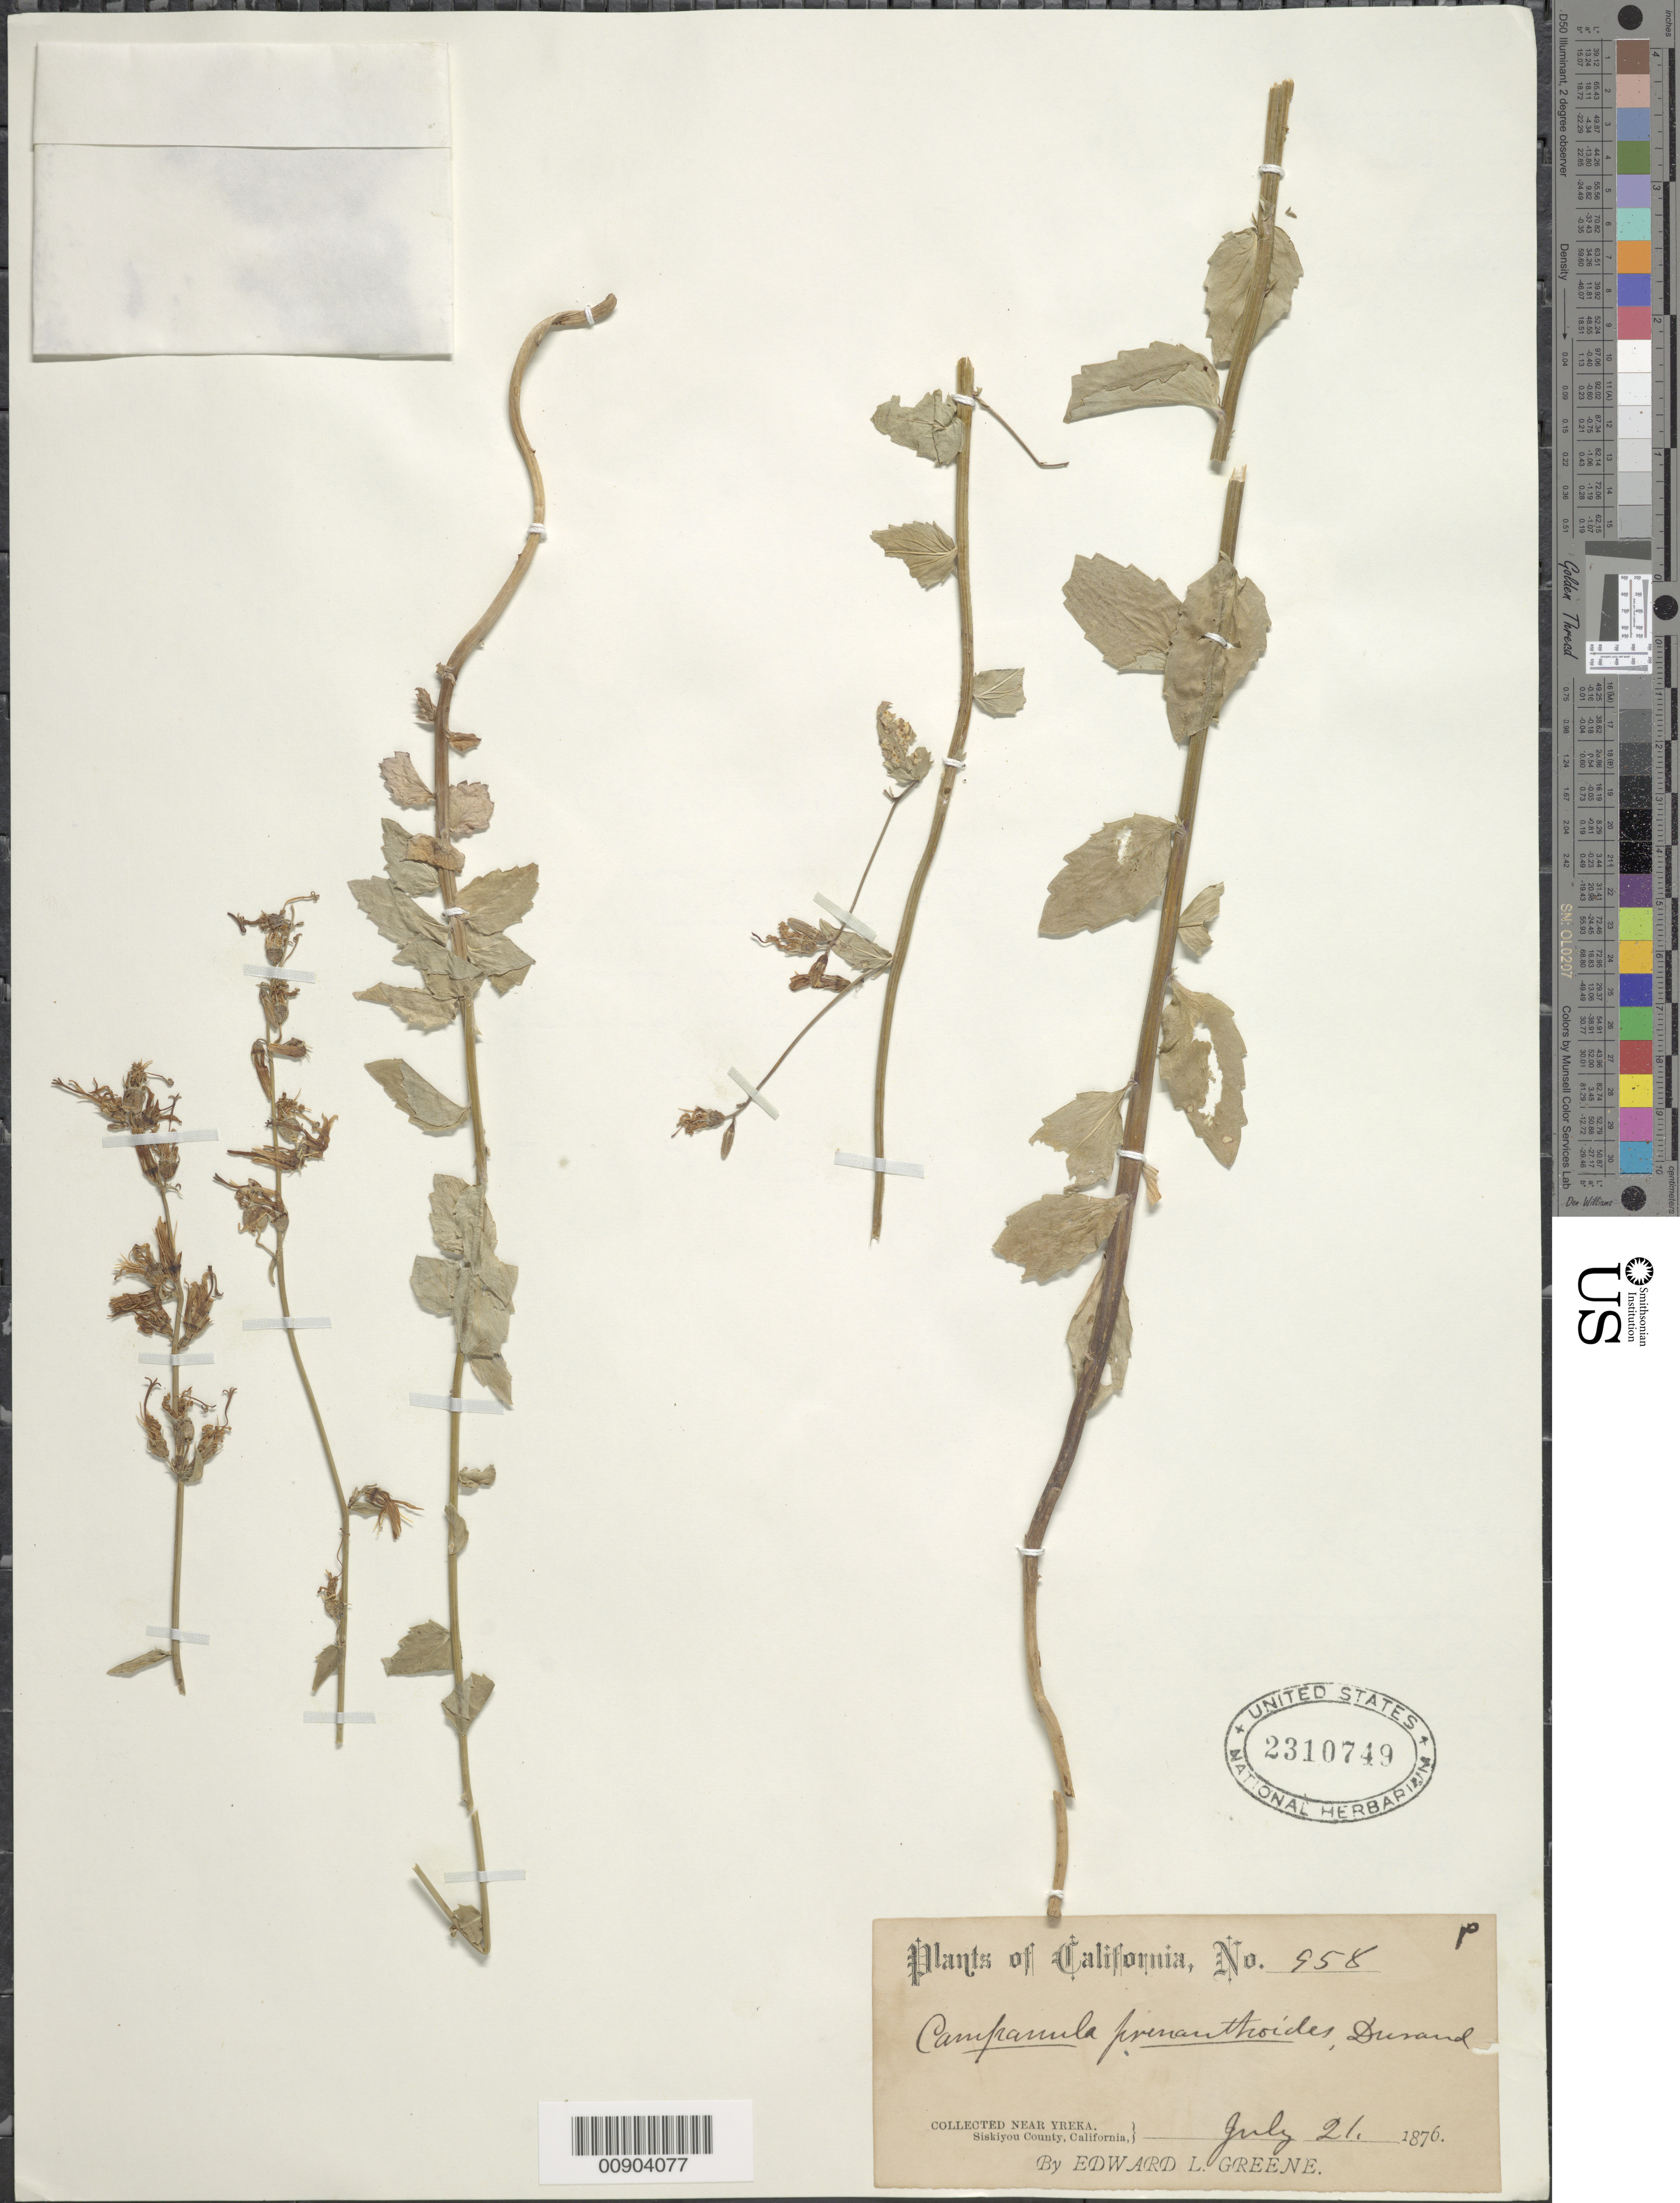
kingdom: Plantae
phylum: Tracheophyta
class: Magnoliopsida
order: Asterales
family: Campanulaceae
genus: Campanula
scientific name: Campanula prenanthoides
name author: Durand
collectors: E. L. Greene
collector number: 958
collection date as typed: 21 Jul 1876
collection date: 1876-07-21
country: United States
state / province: California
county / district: Siskiyou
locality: Near Yreka.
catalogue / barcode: US 2310749